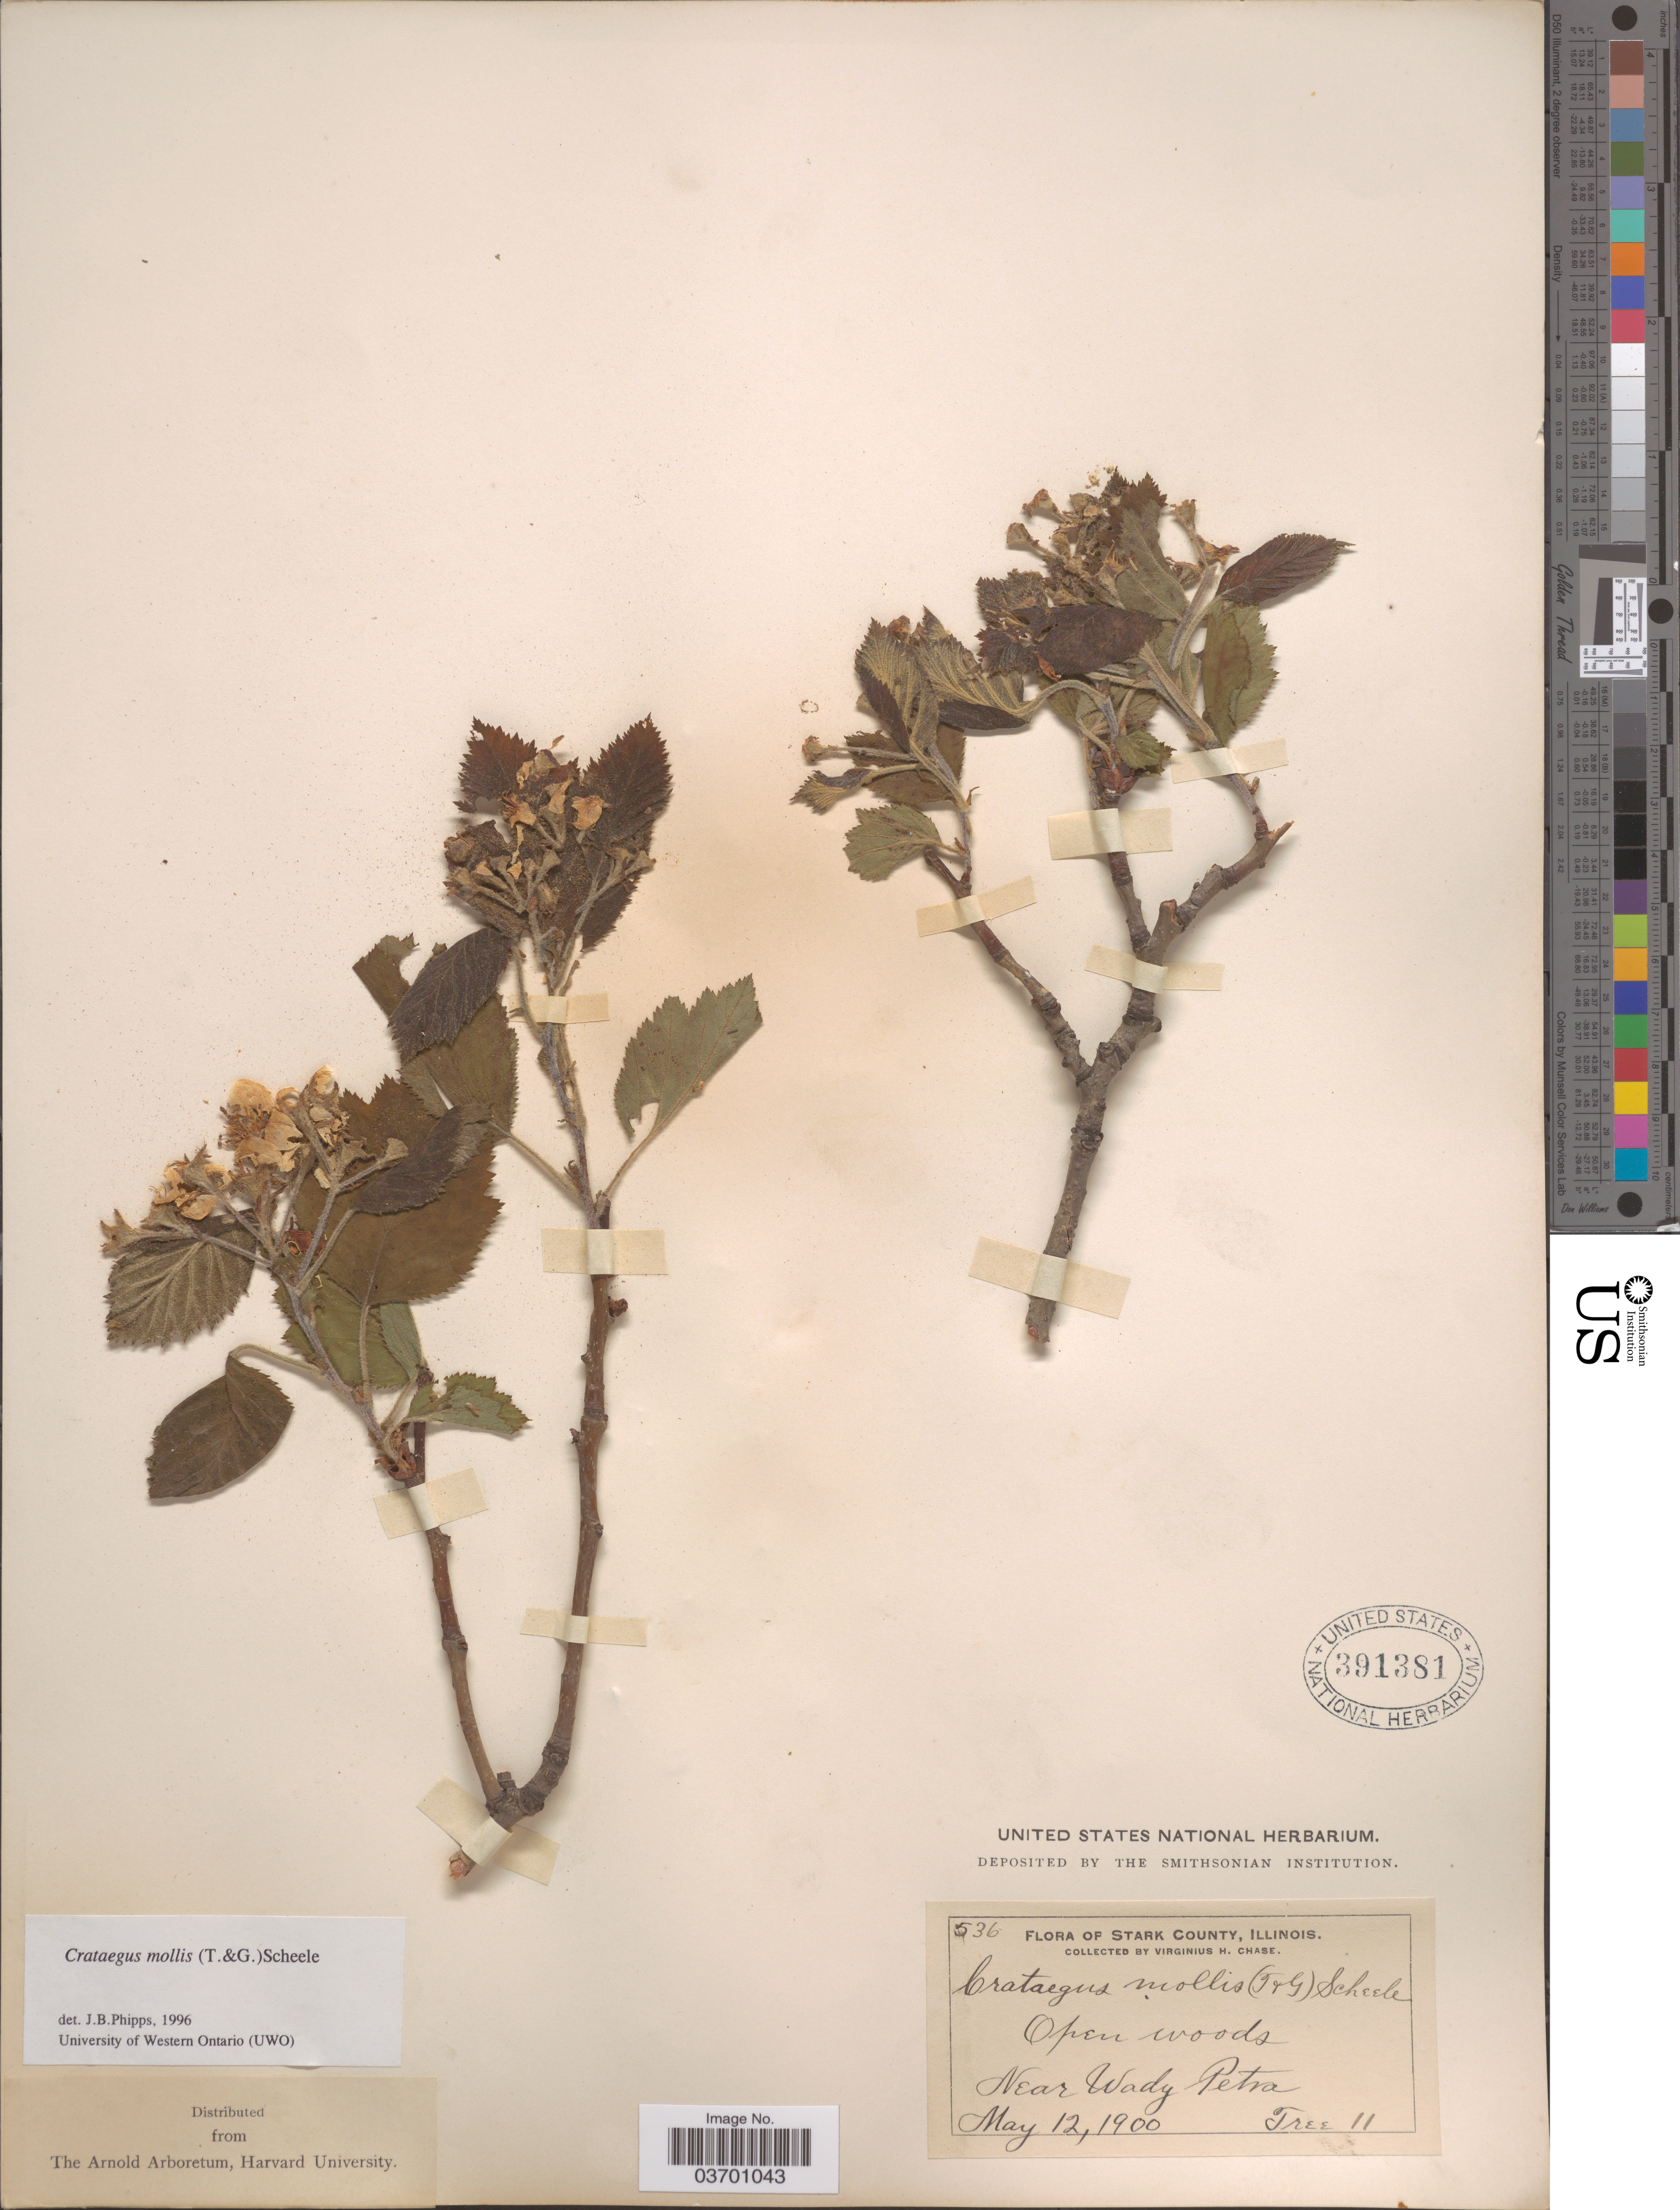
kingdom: Plantae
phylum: Tracheophyta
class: Magnoliopsida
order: Rosales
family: Rosaceae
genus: Crataegus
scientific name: Crataegus mollis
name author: (Torr. & A. Gray) Scheele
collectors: V. H. Chase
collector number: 536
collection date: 1900-05-12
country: United States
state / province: Illinois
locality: Stark County. Near Wady Petra.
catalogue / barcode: US 391381